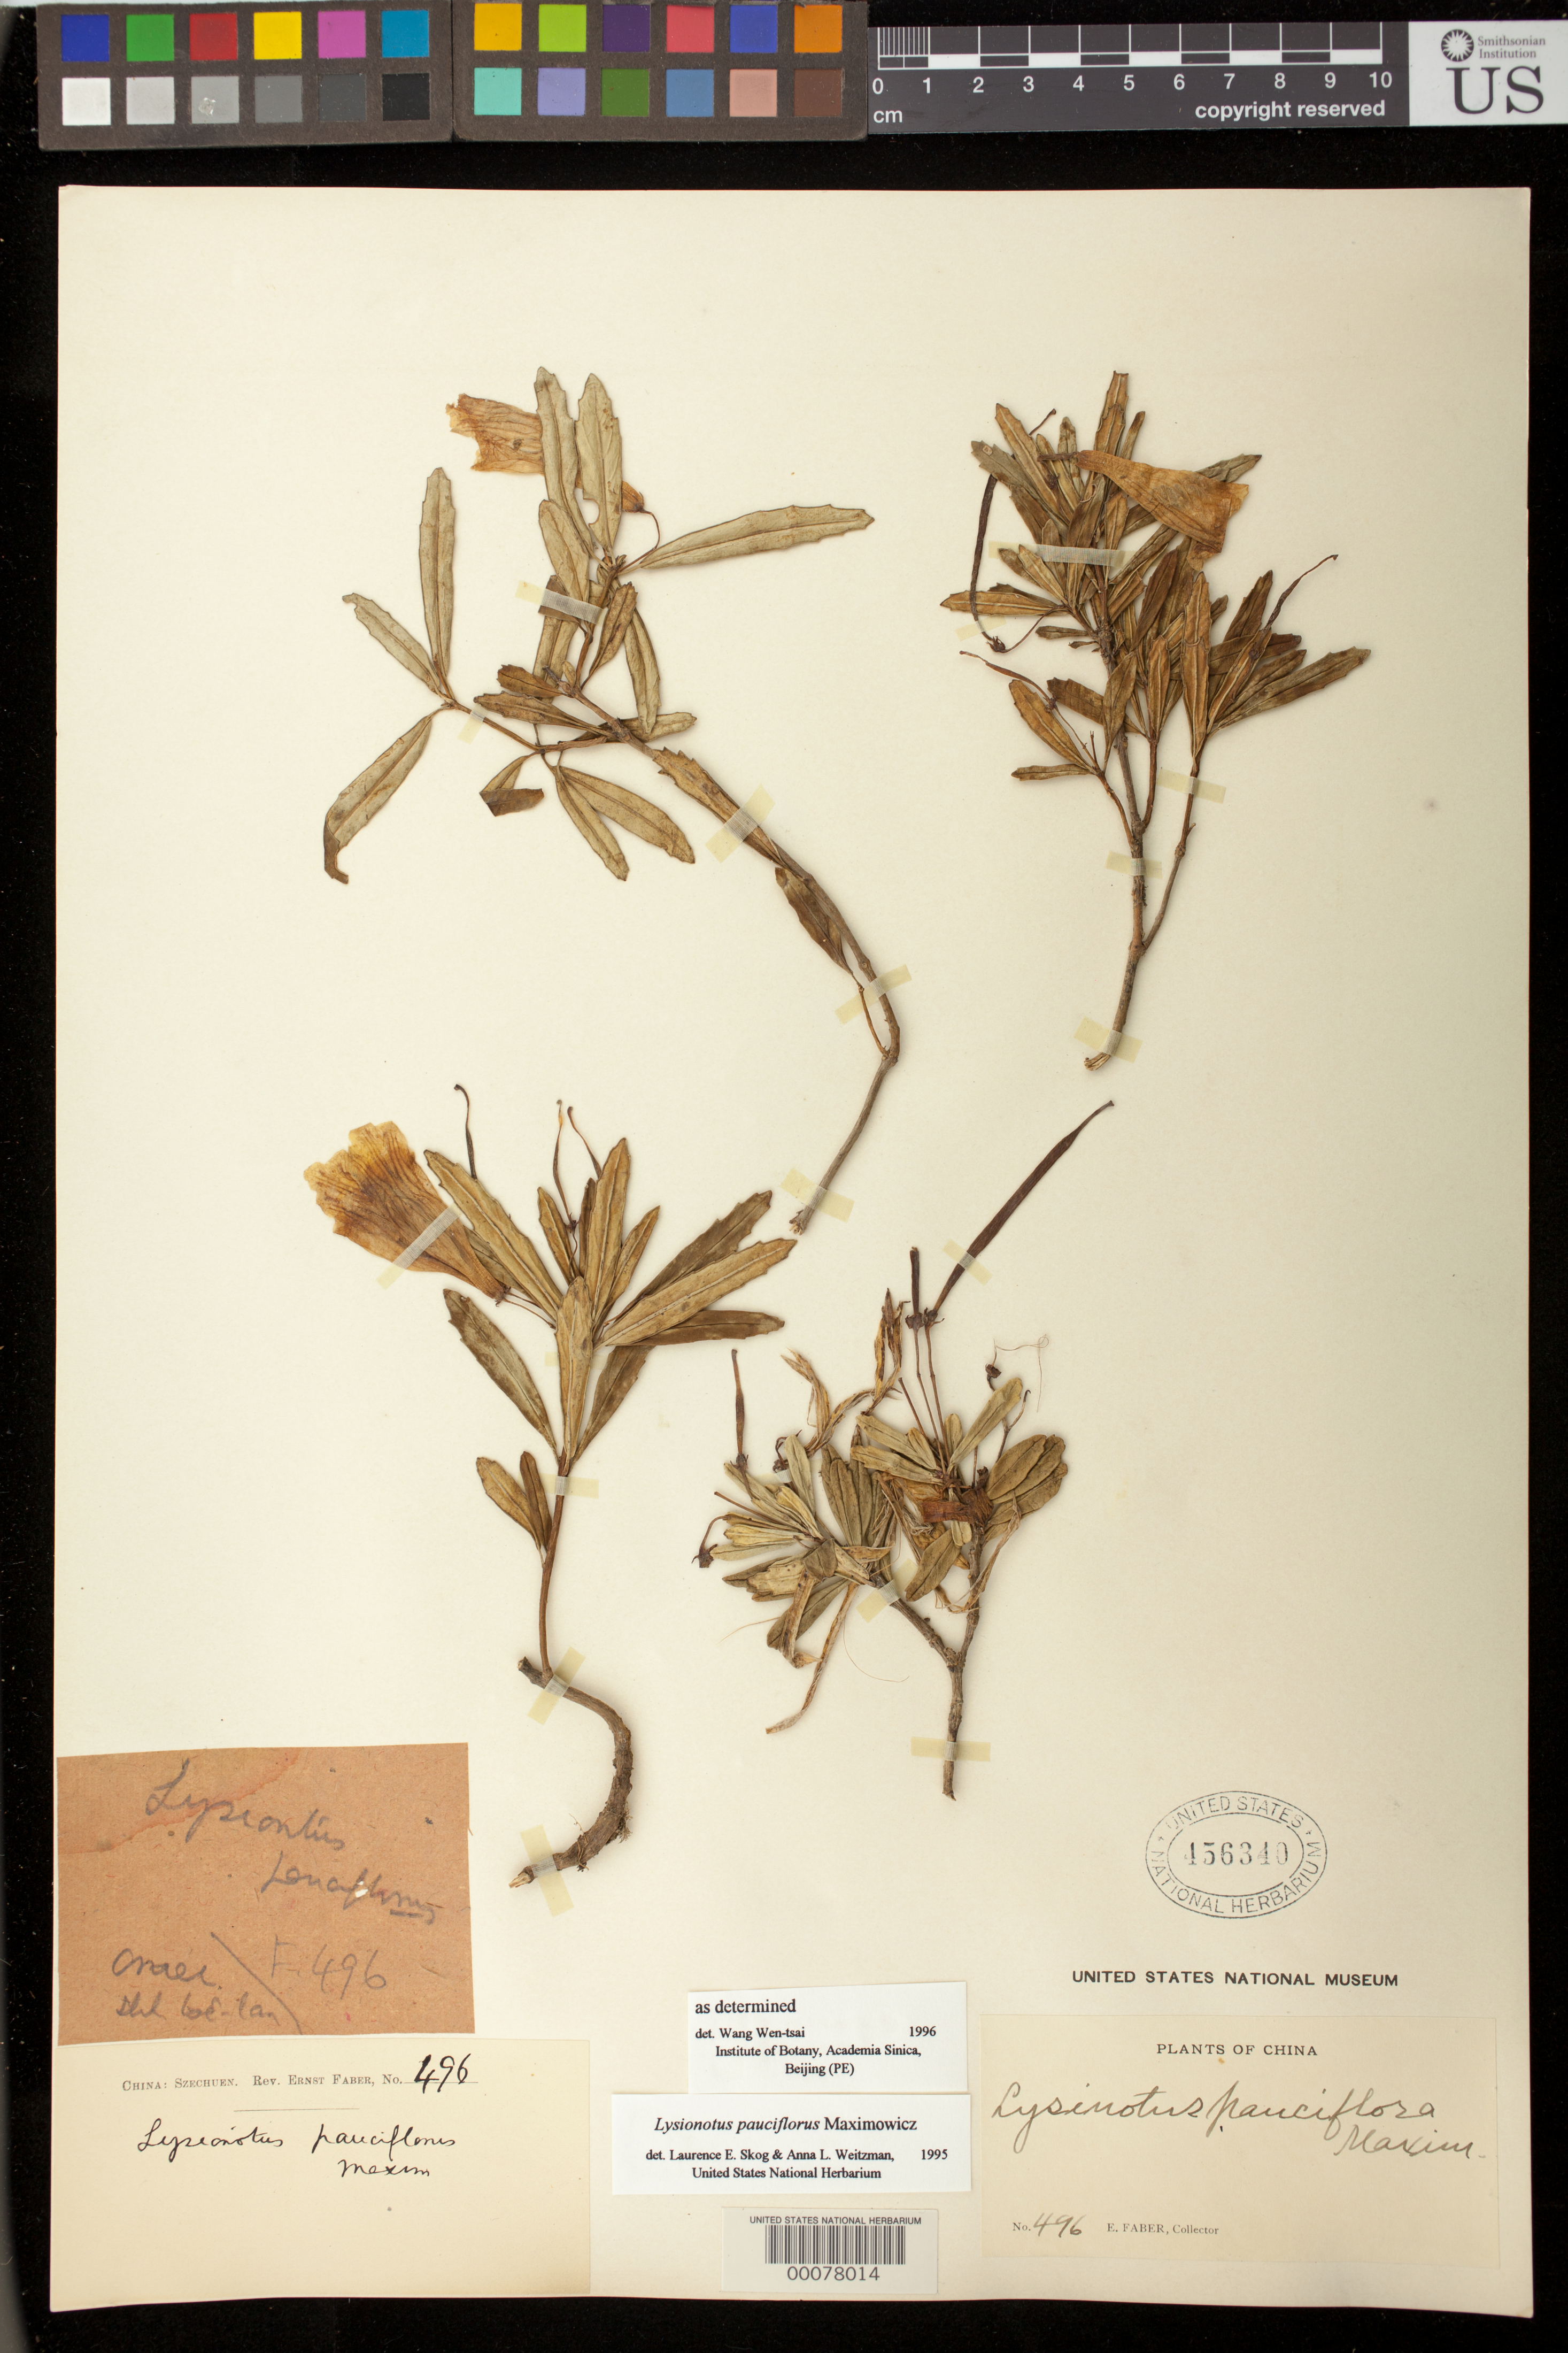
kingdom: Plantae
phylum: Tracheophyta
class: Magnoliopsida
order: Lamiales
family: Gesneriaceae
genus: Lysionotus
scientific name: Lysionotus pauciflorus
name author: Maxim.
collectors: E. Faber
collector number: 496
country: China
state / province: Sichuan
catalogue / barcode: US 456340